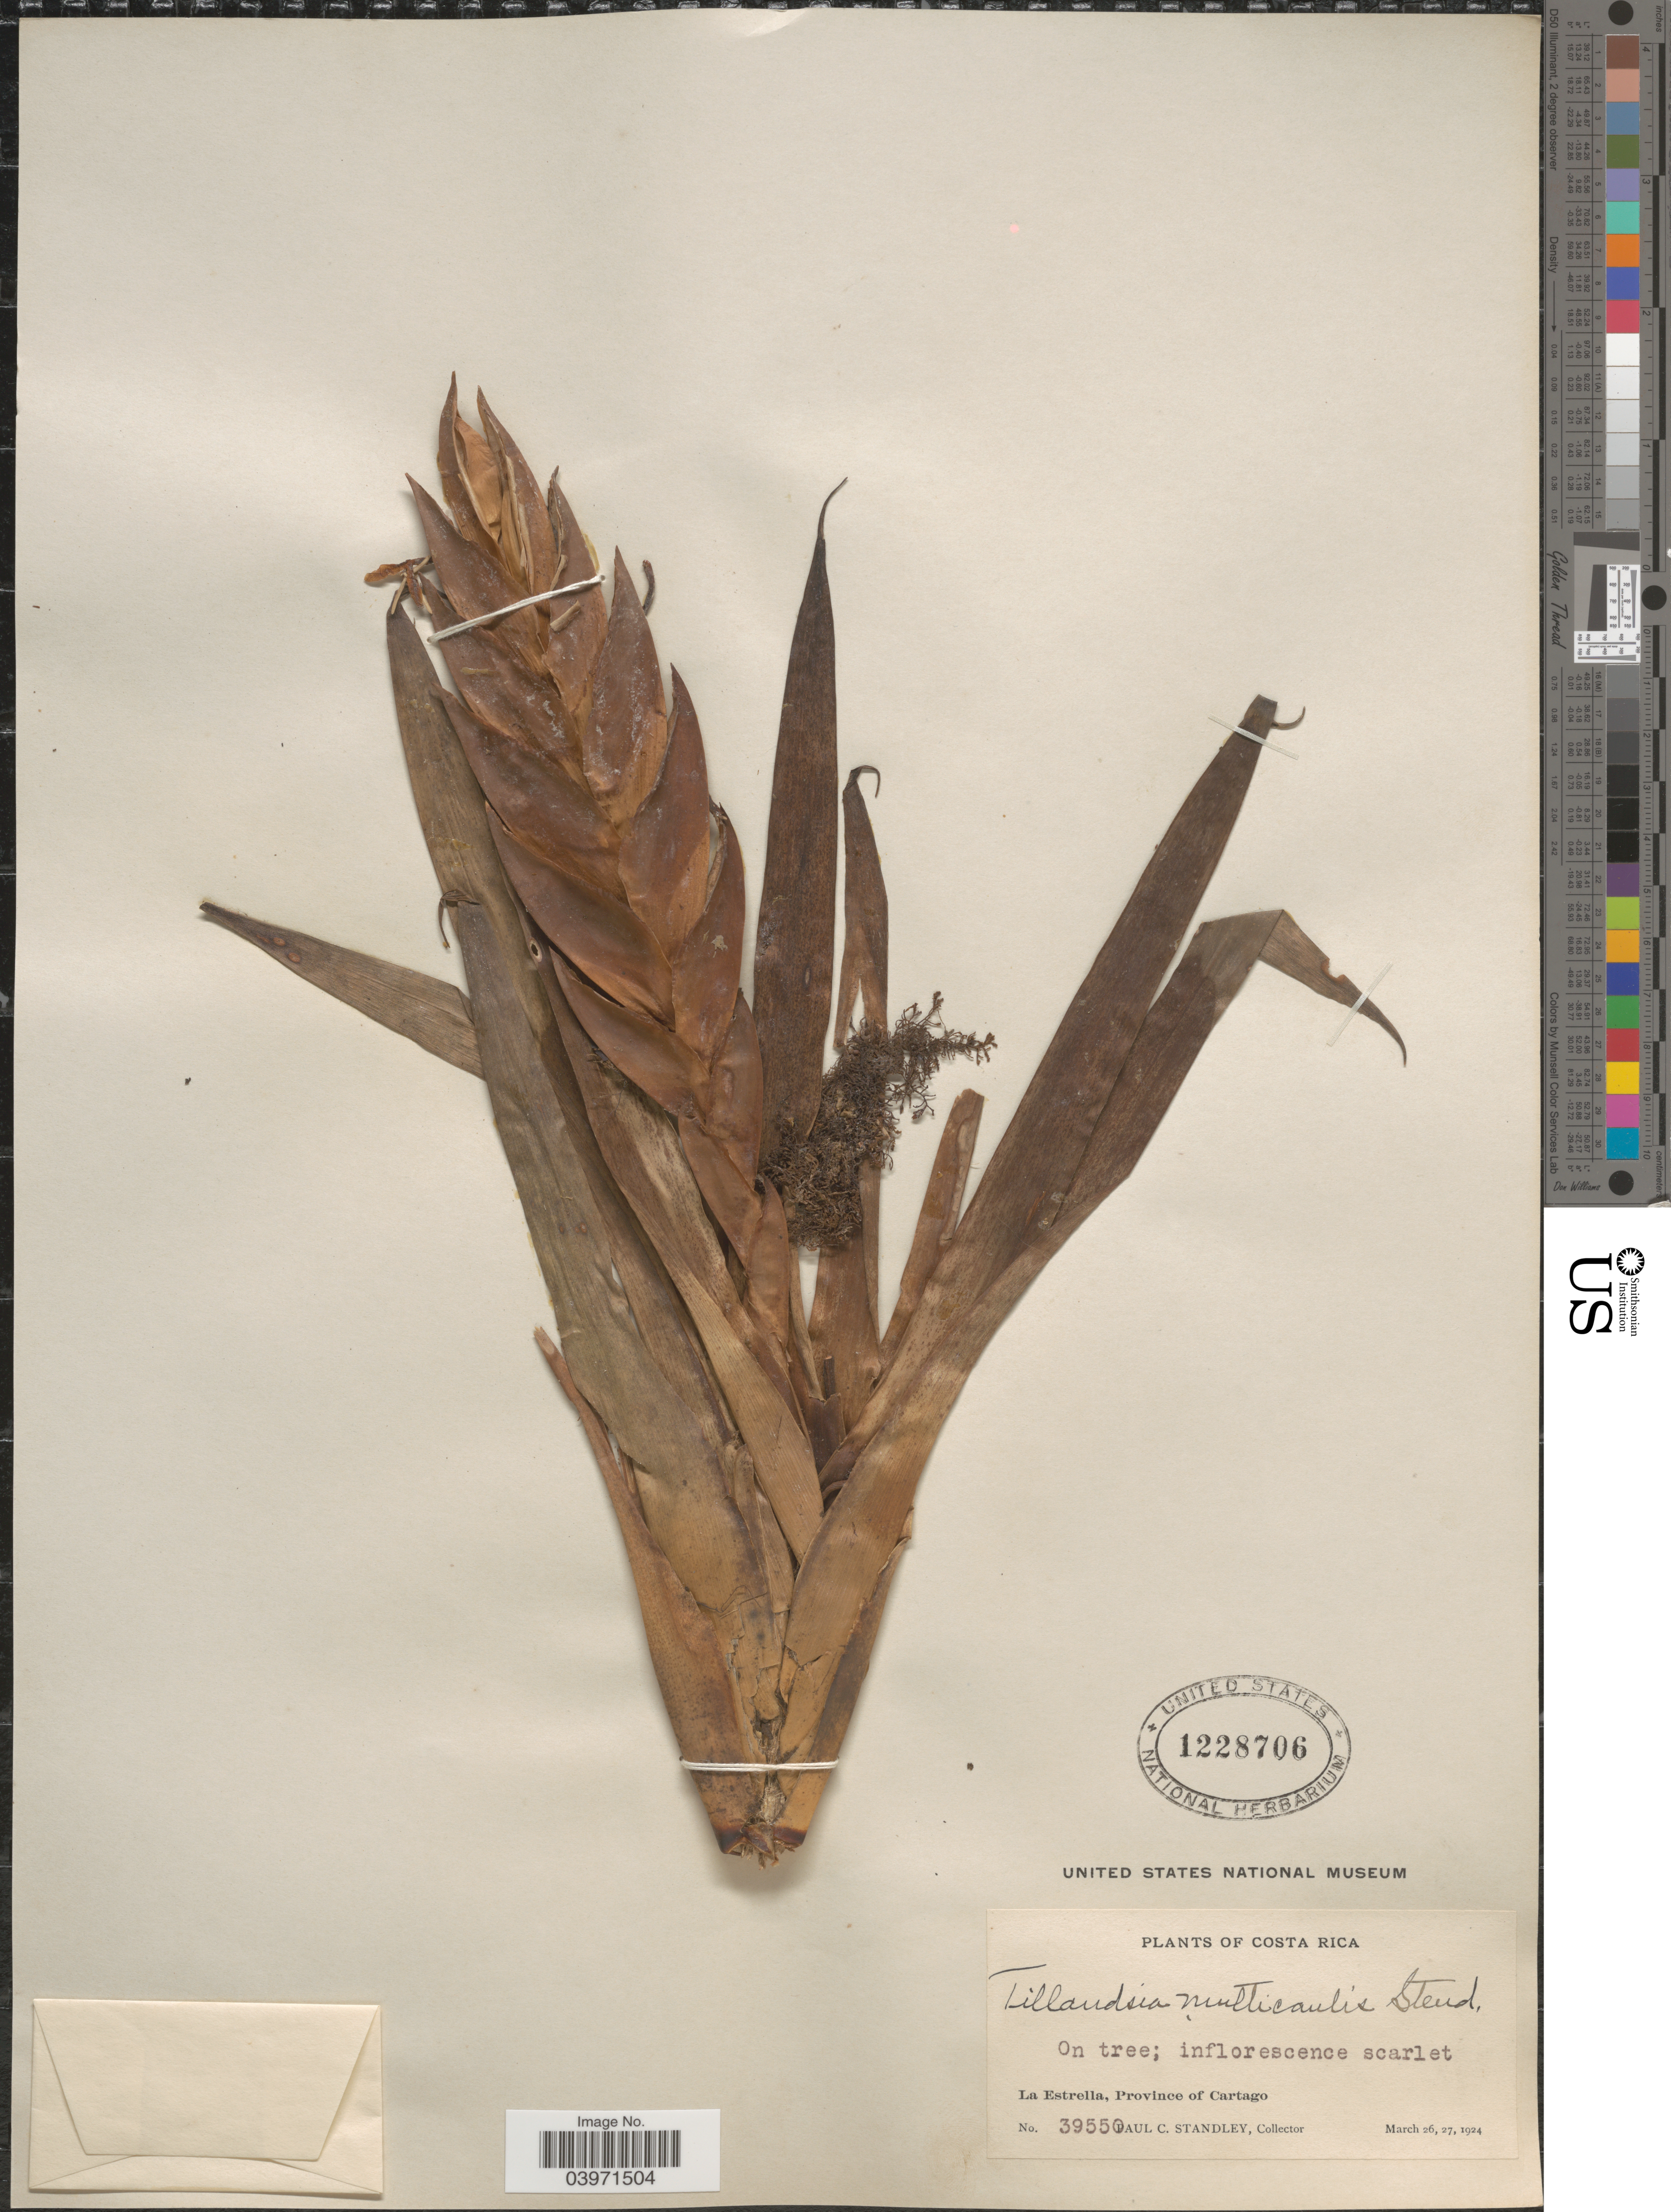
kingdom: Plantae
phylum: Tracheophyta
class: Liliopsida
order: Poales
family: Bromeliaceae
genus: Tillandsia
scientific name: Tillandsia multicaulis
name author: Steud.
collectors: P. C. Standley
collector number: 39550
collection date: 1924-03-26/1924-03-27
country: Costa Rica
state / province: Cartago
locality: La Estrella.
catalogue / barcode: US 1228706